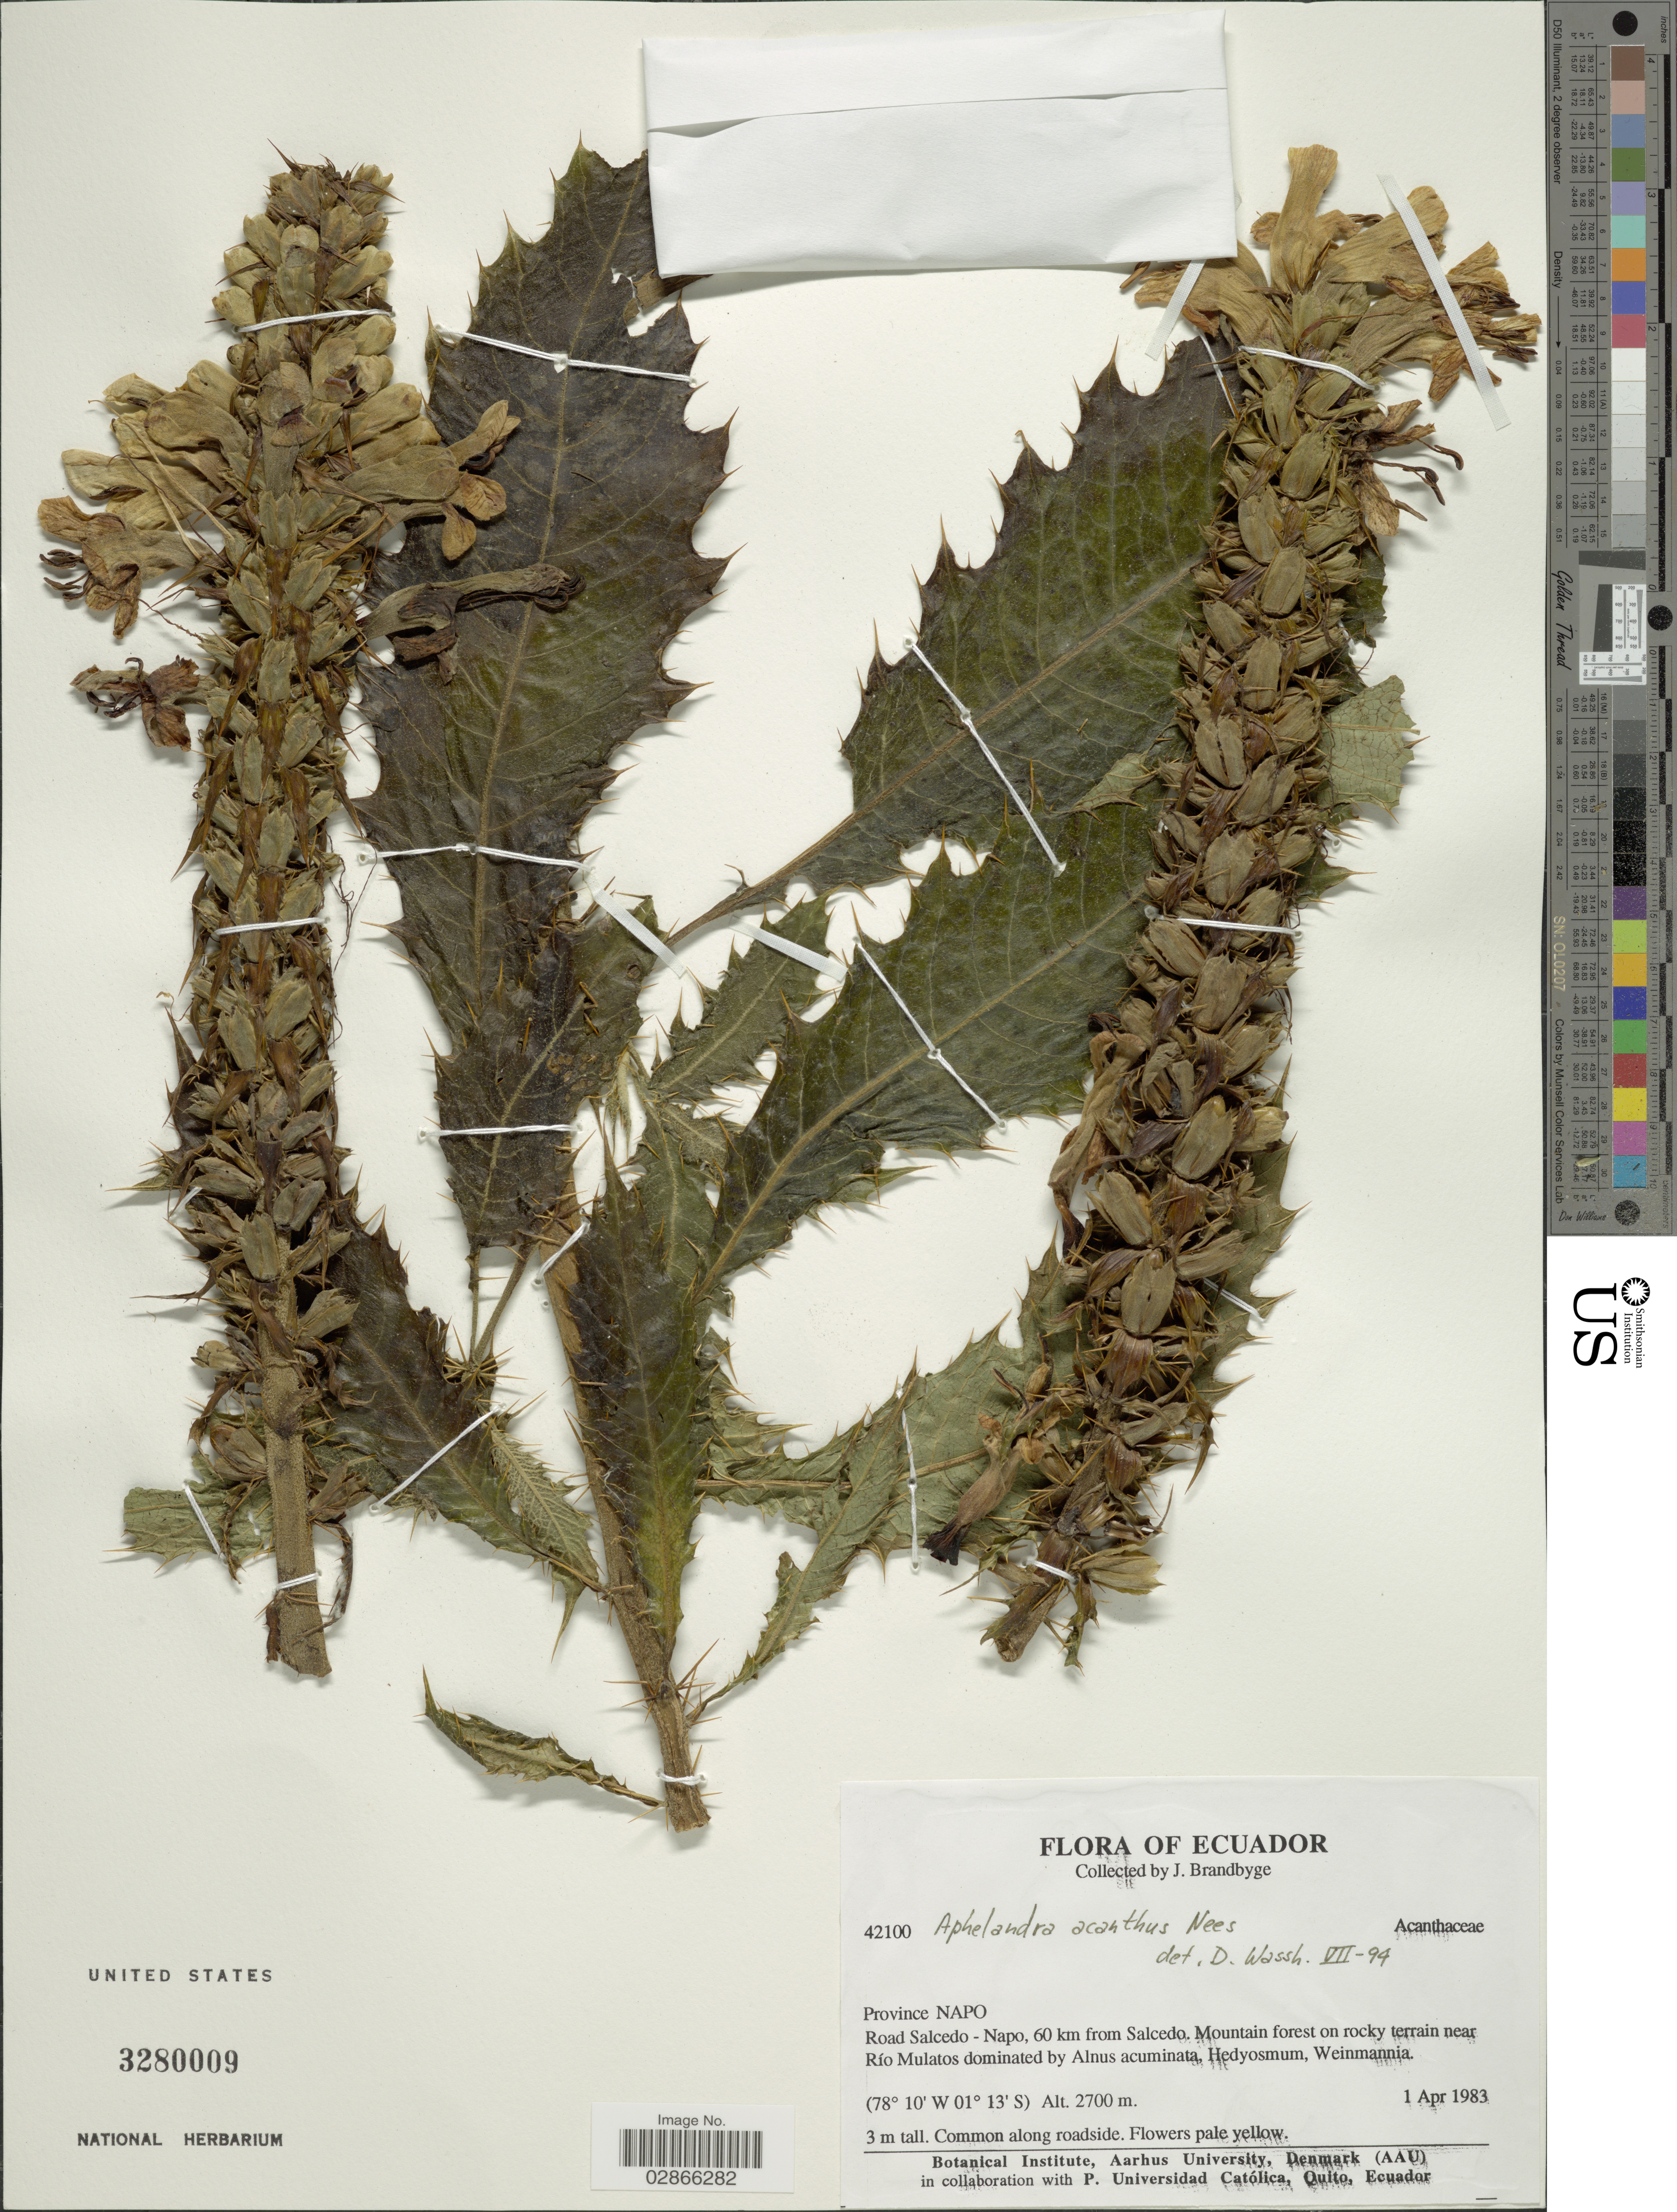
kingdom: Plantae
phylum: Tracheophyta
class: Magnoliopsida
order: Lamiales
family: Acanthaceae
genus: Aphelandra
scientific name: Aphelandra acanthus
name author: Nees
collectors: J. Brandbyge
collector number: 42100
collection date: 1983-04-01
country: Ecuador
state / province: Napo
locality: Road Salcedo-Napo, 60 km from Salcedo. Mountain forest on rocky terrain near Río Mulatos.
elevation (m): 2700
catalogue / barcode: US 3280009